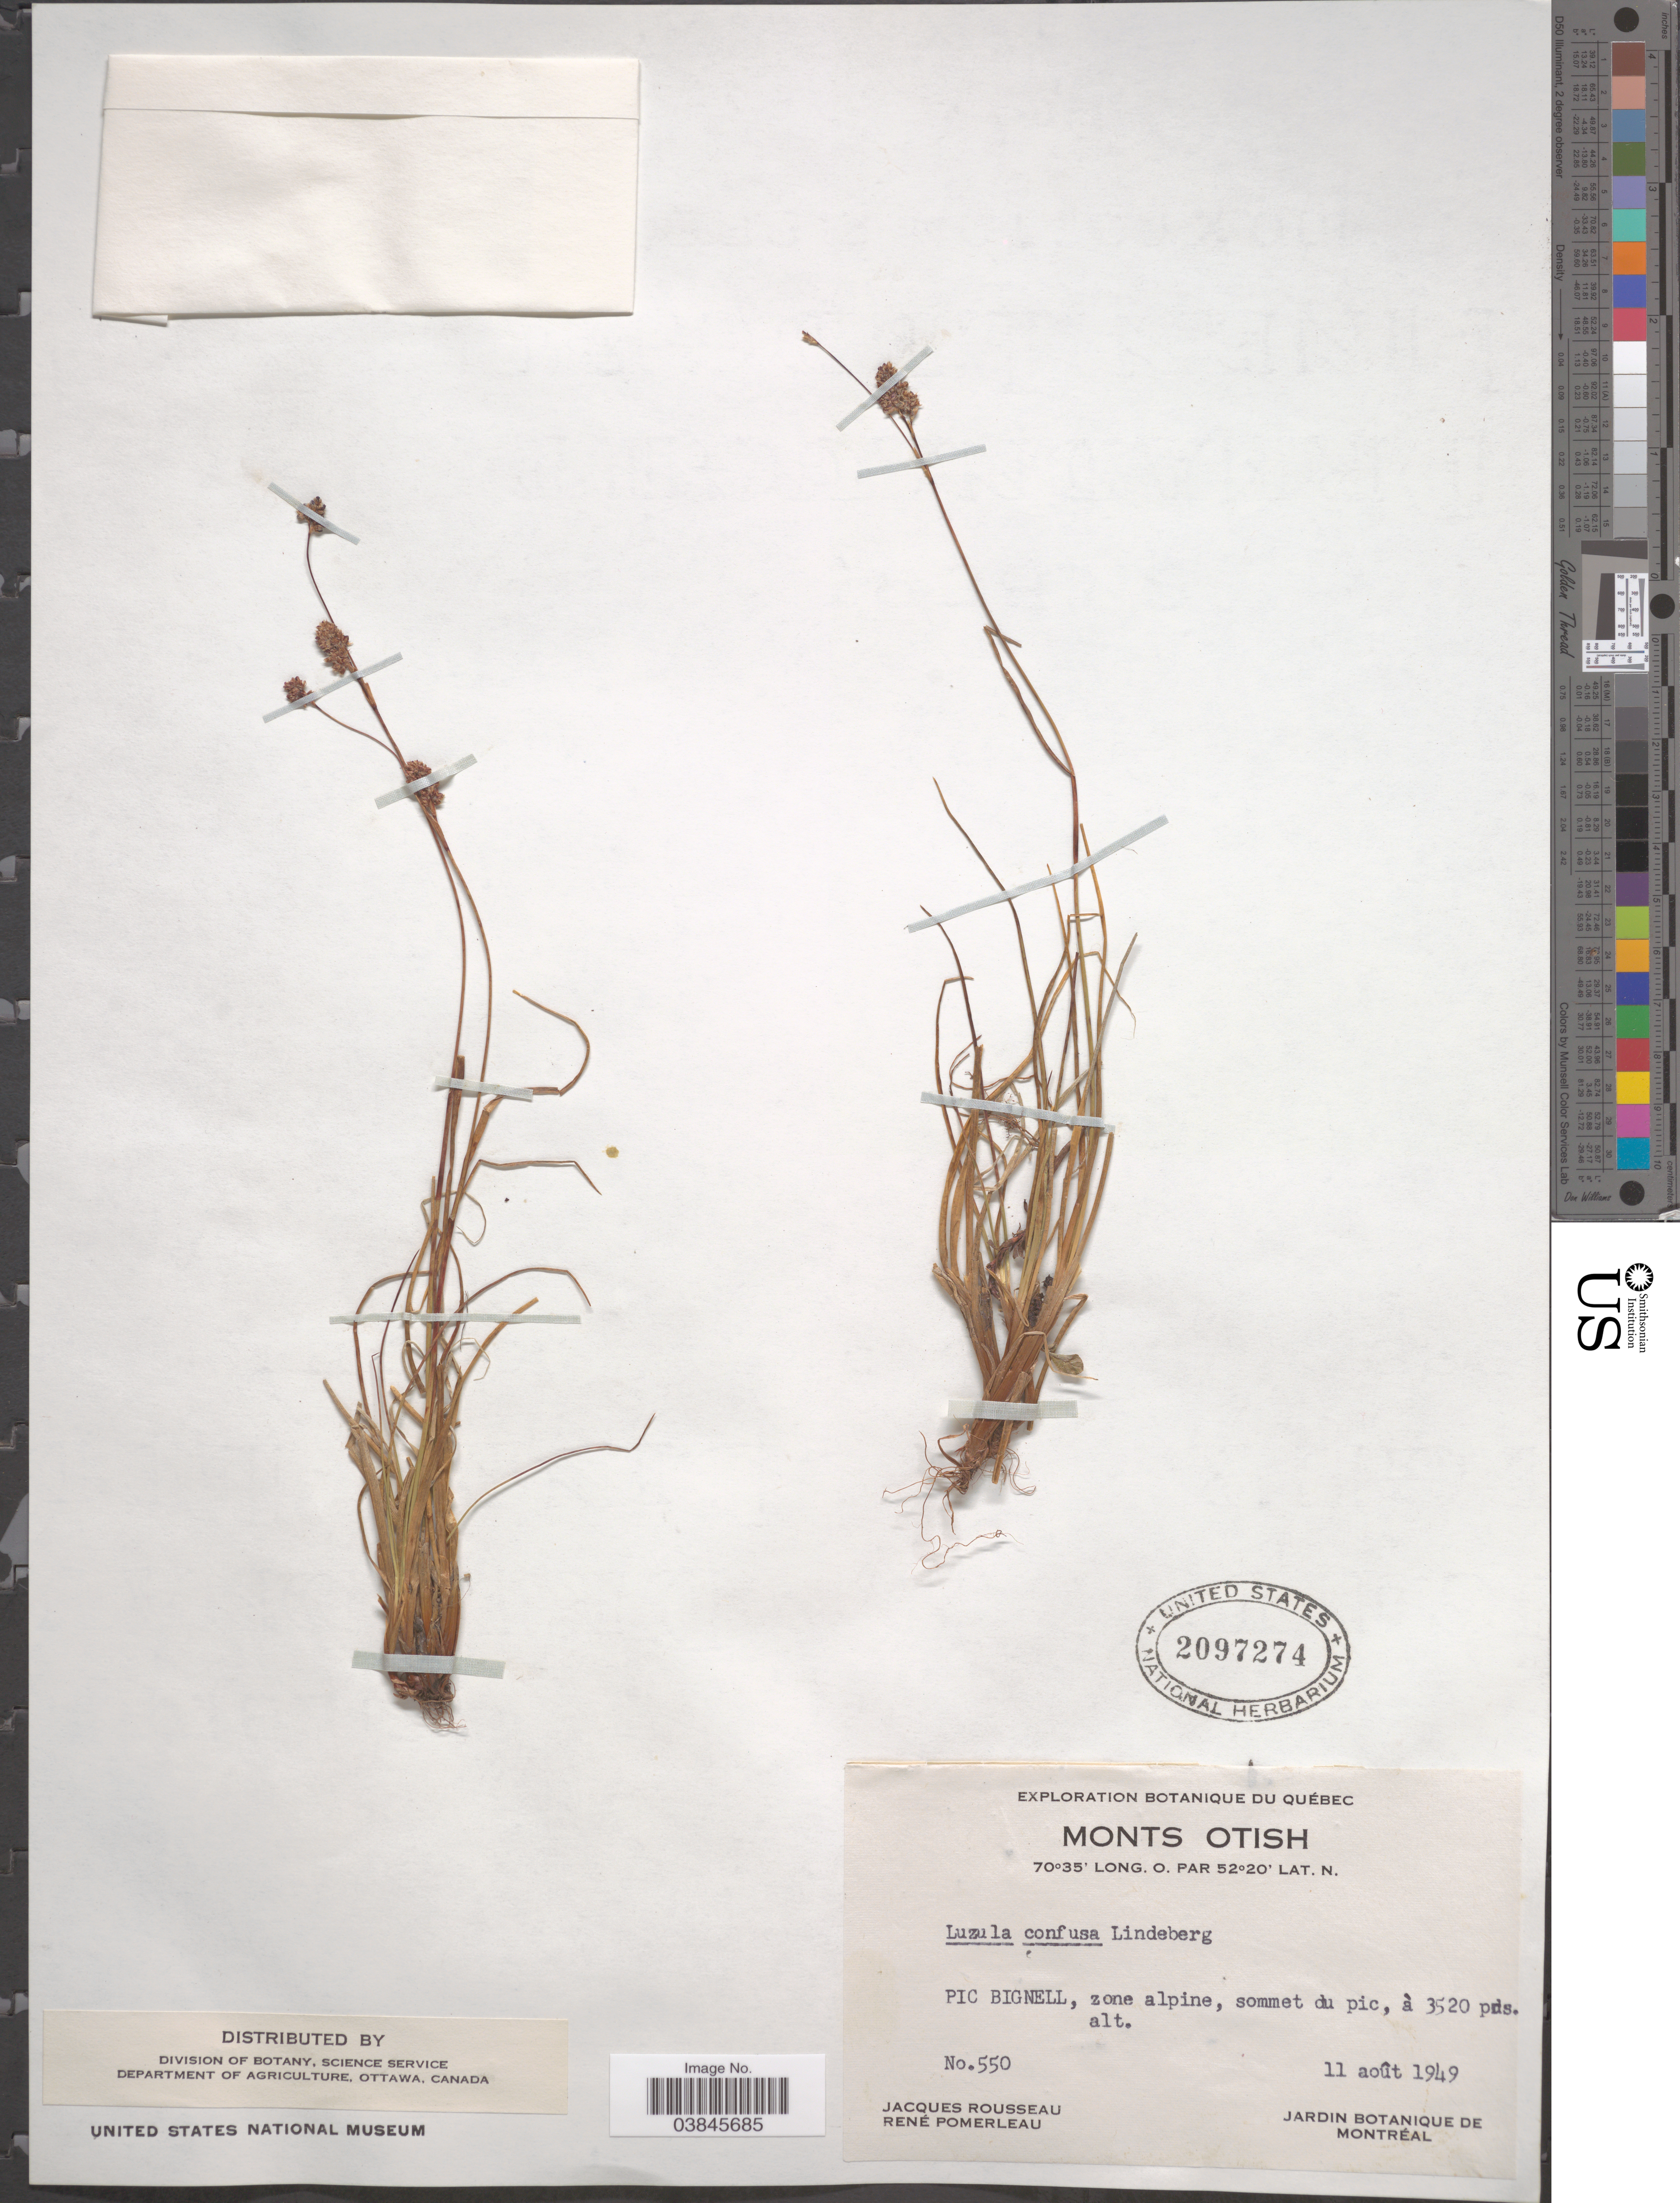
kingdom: Plantae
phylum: Tracheophyta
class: Liliopsida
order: Poales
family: Juncaceae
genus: Luzula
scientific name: Luzula confusa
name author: Lindeb.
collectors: J. Rousseau & R. Pomerleau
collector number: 550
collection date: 1949-08-11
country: Canada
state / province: Quebec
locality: Monts Otish. Pic Bignell, zone alpine, sommet du pic.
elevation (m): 1073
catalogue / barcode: US 2097274